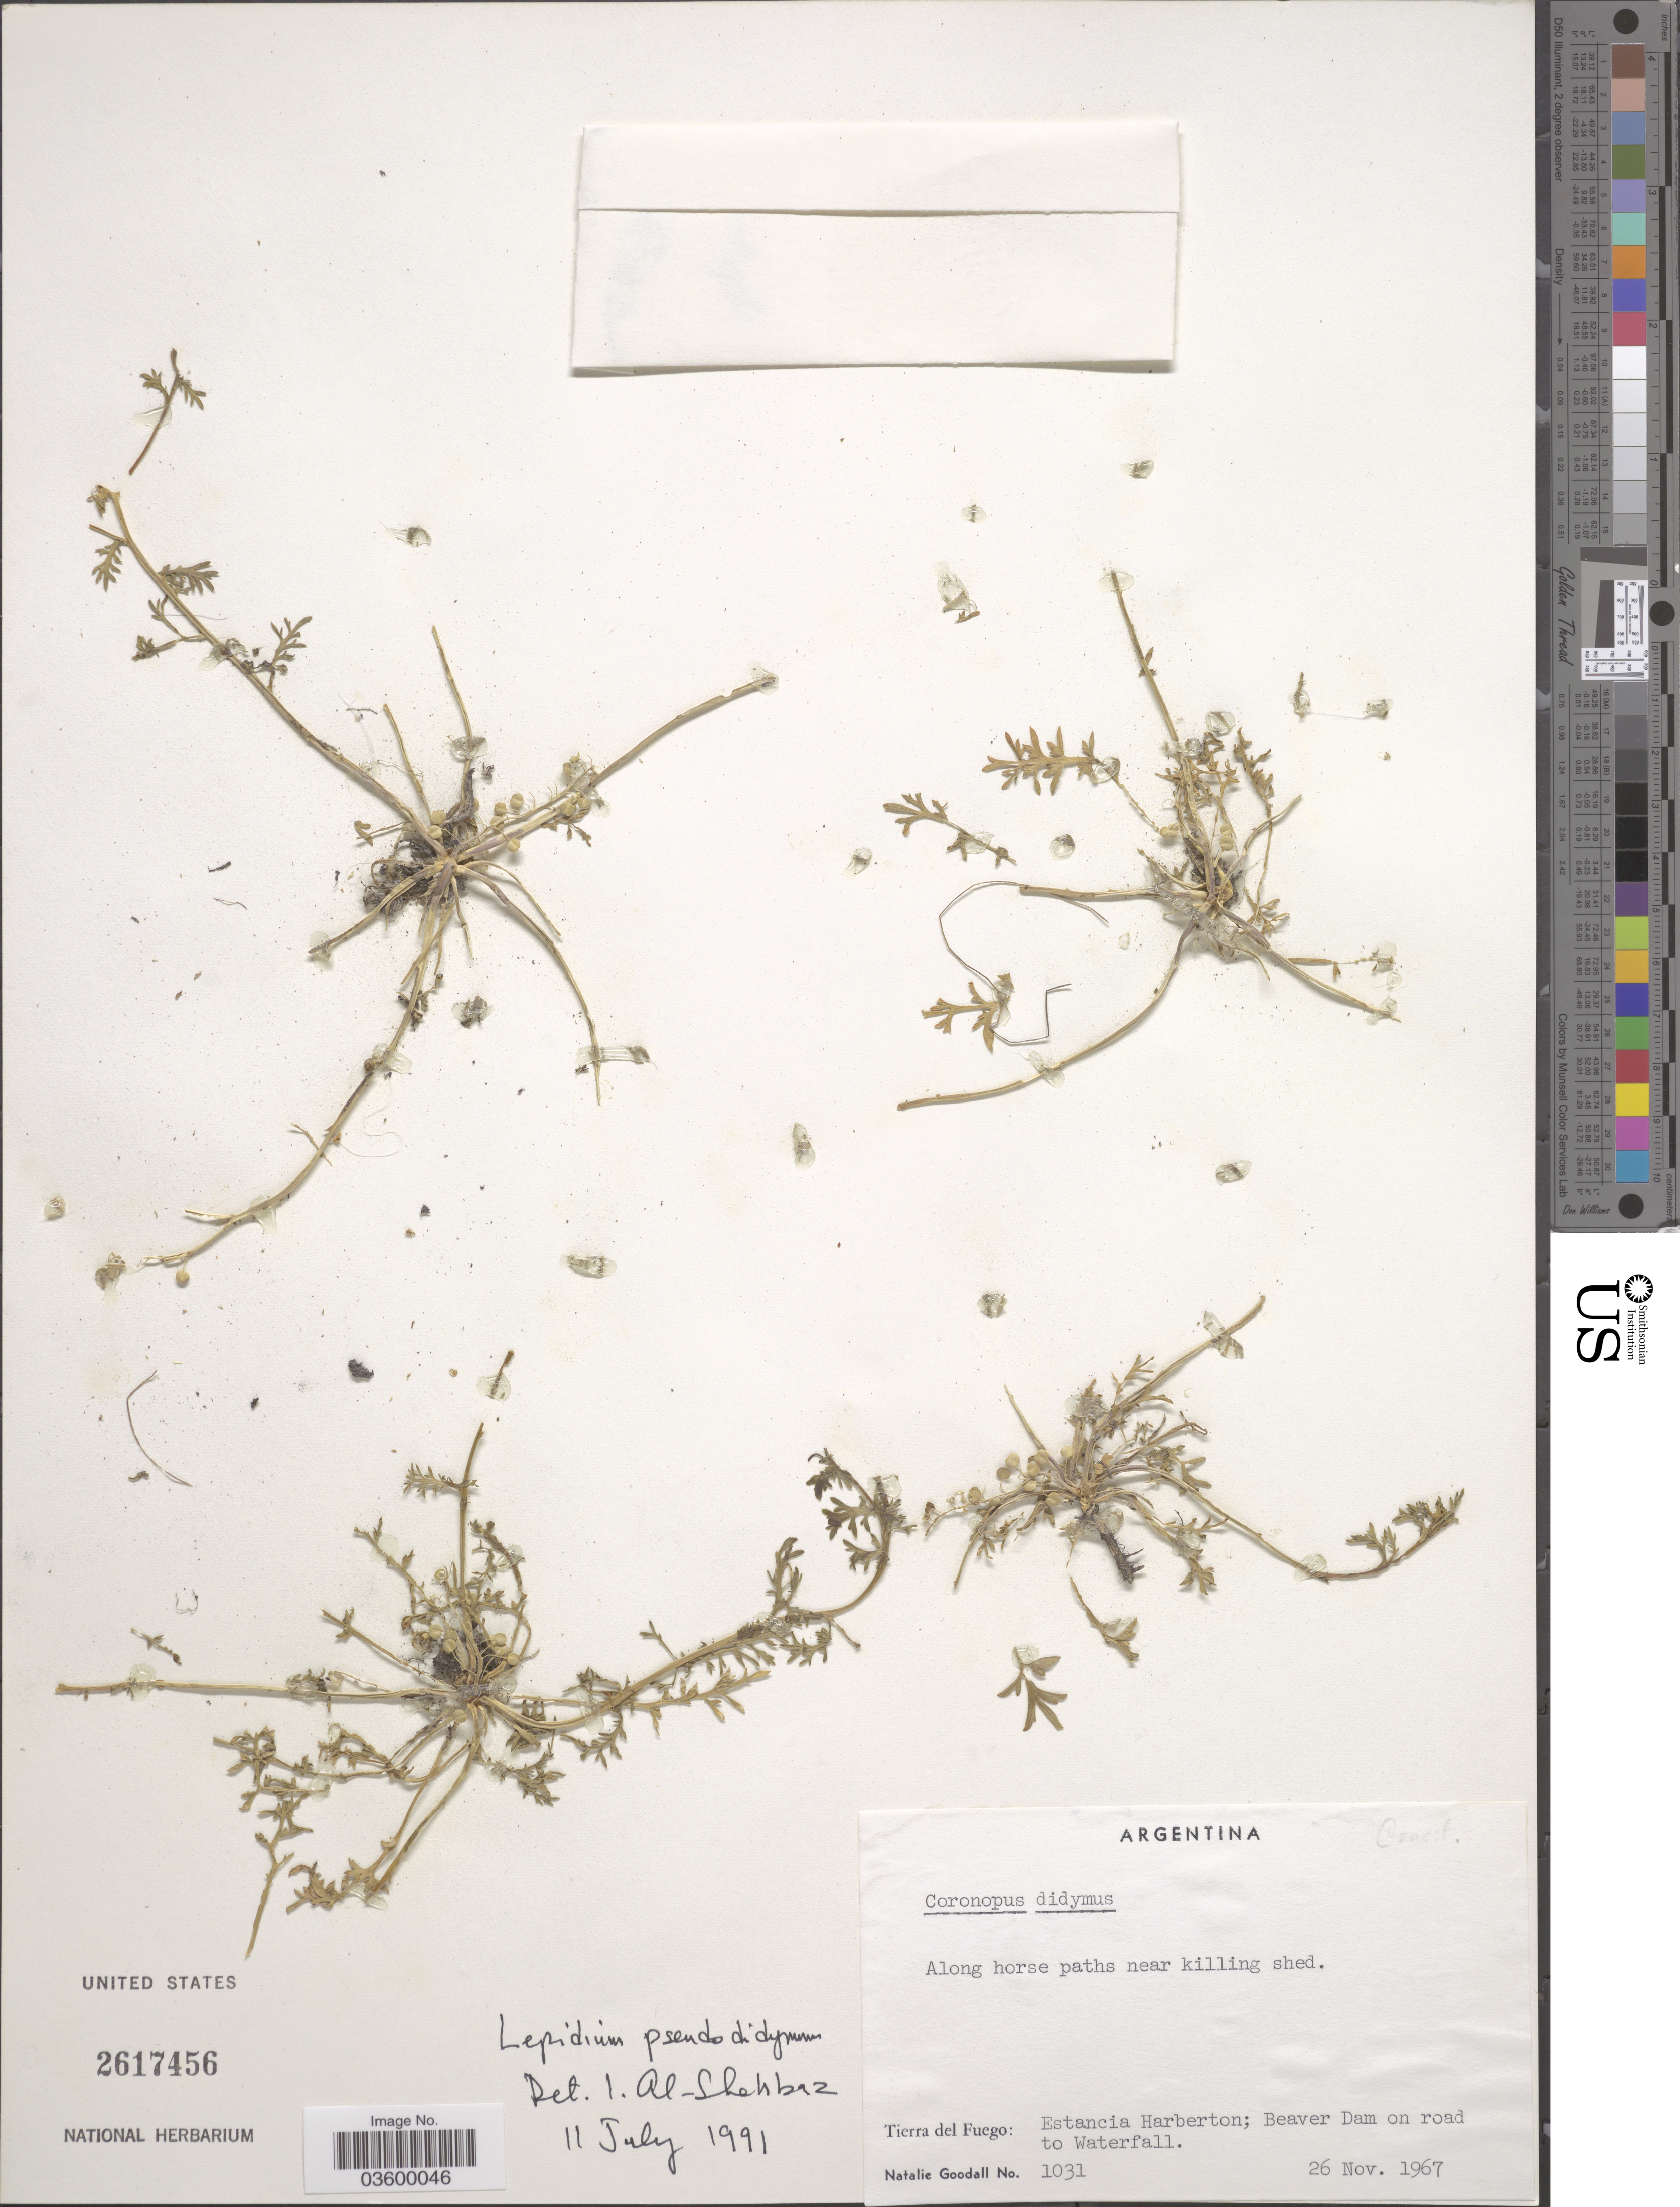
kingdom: Plantae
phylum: Tracheophyta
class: Magnoliopsida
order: Brassicales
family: Brassicaceae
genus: Lepidium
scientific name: Lepidium pseudo-didymus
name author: Thell. ex Druce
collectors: N. Goodall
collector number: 1031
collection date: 1967-11-26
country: Argentina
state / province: Tierra del Fuego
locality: Estancia Harberton; Beaver Dam on road to Waterfall.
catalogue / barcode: US 2617456